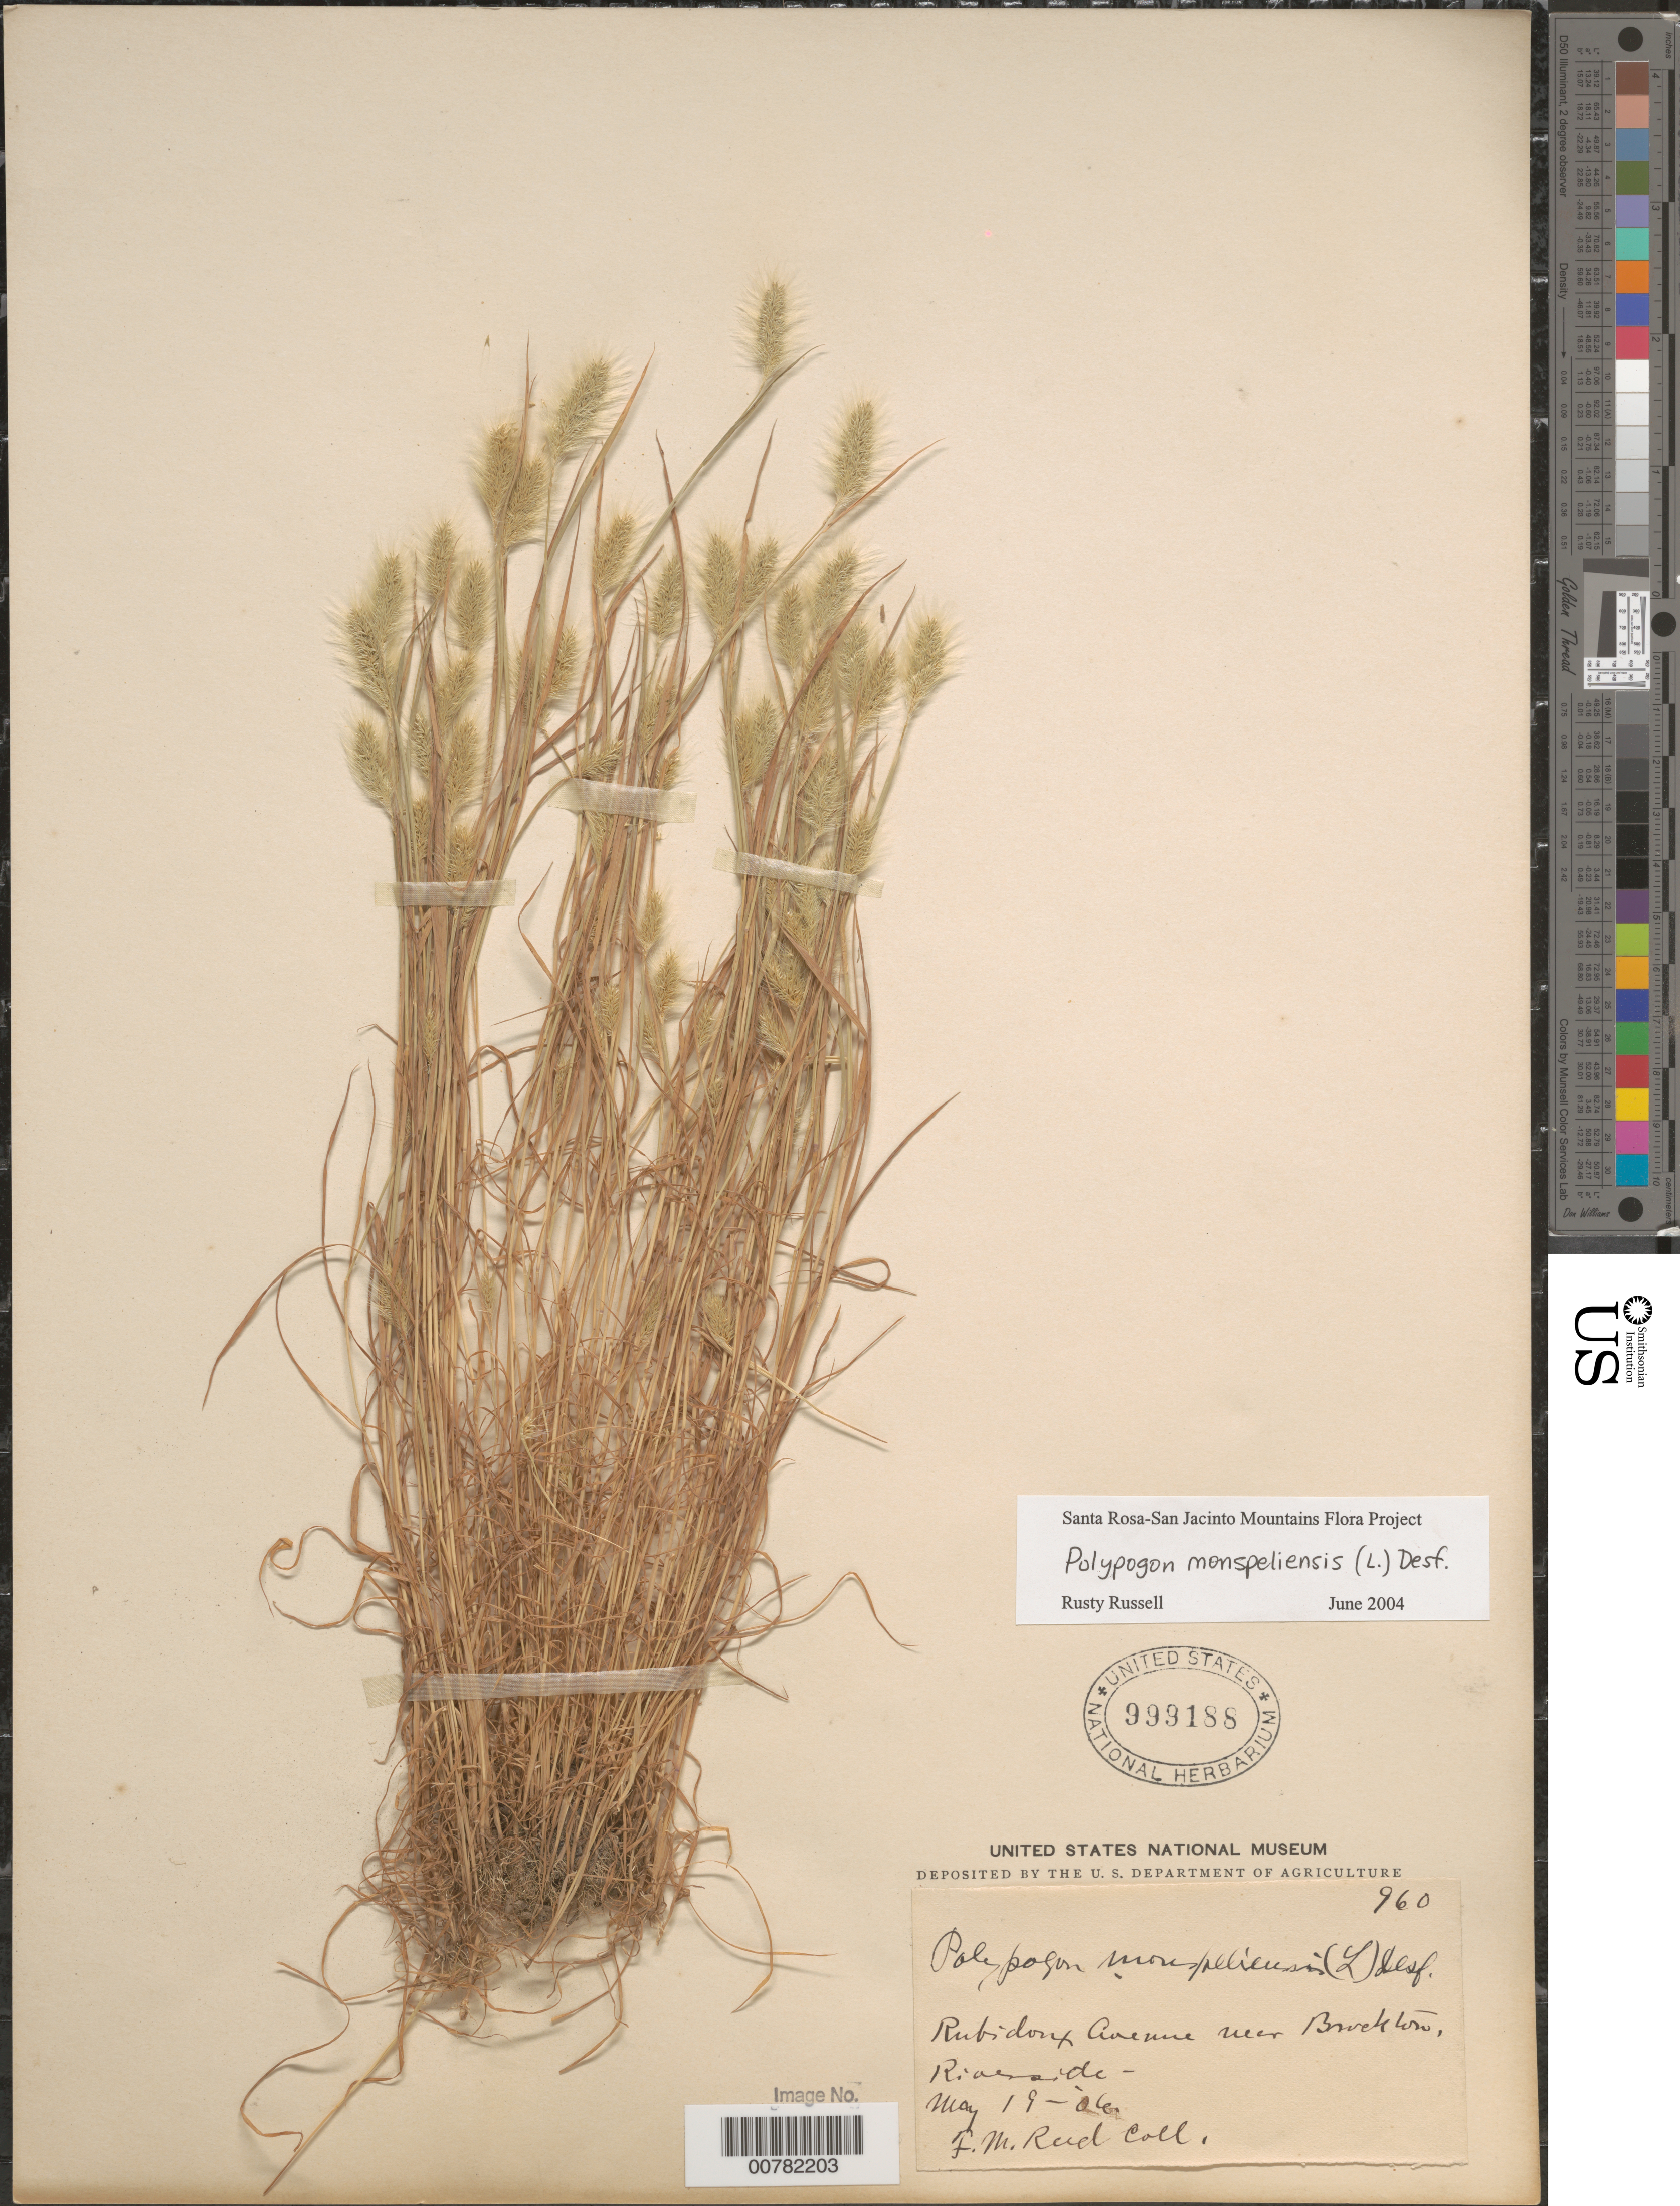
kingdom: Plantae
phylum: Tracheophyta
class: Liliopsida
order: Poales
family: Poaceae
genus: Polypogon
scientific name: Polypogon monspeliensis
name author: (L.) Desf.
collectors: F. Reed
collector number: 960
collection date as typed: Transcribed d/m/y: 19/5/6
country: United States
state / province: California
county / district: Riverside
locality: Rubidoux Avenue near Brookton, Riverside.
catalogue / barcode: US 999188